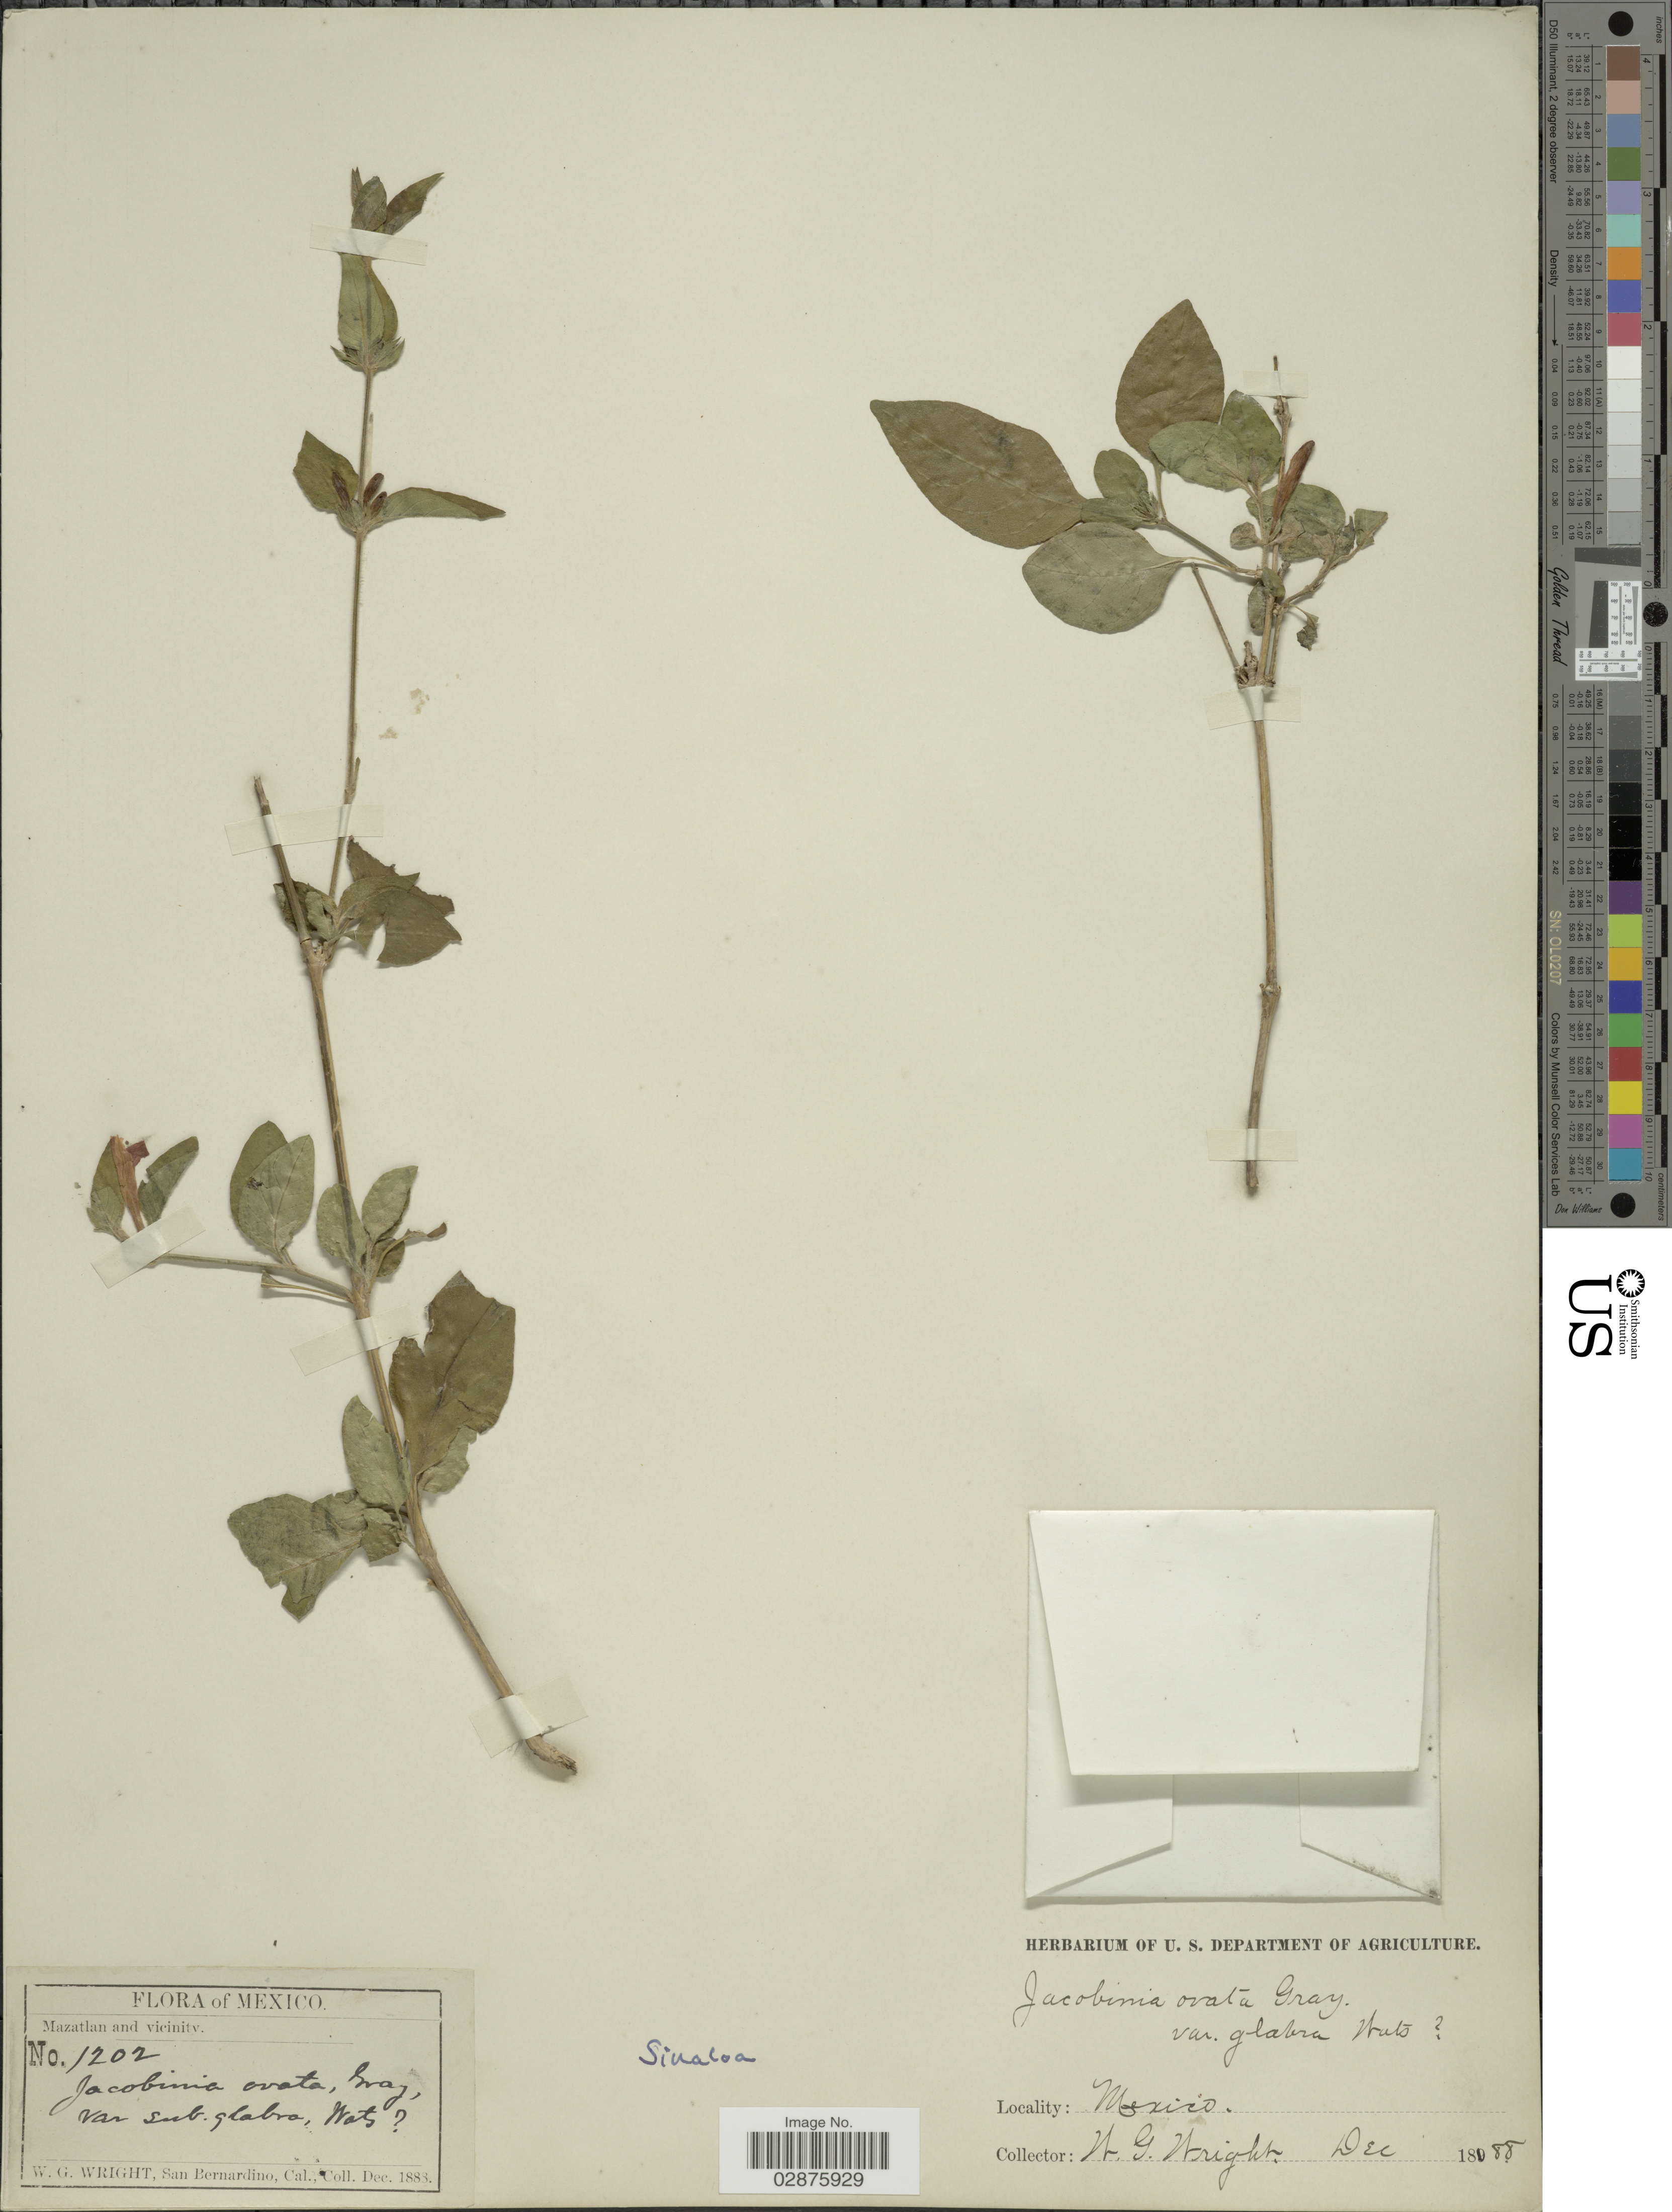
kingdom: Plantae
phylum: Tracheophyta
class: Magnoliopsida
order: Lamiales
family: Acanthaceae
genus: Justicia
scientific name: Justicia candicans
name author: (Nees) L.D. Benson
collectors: W. G. Wright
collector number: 1202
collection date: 1888-12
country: Mexico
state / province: Sinaloa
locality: Mazatlan and vicinity.